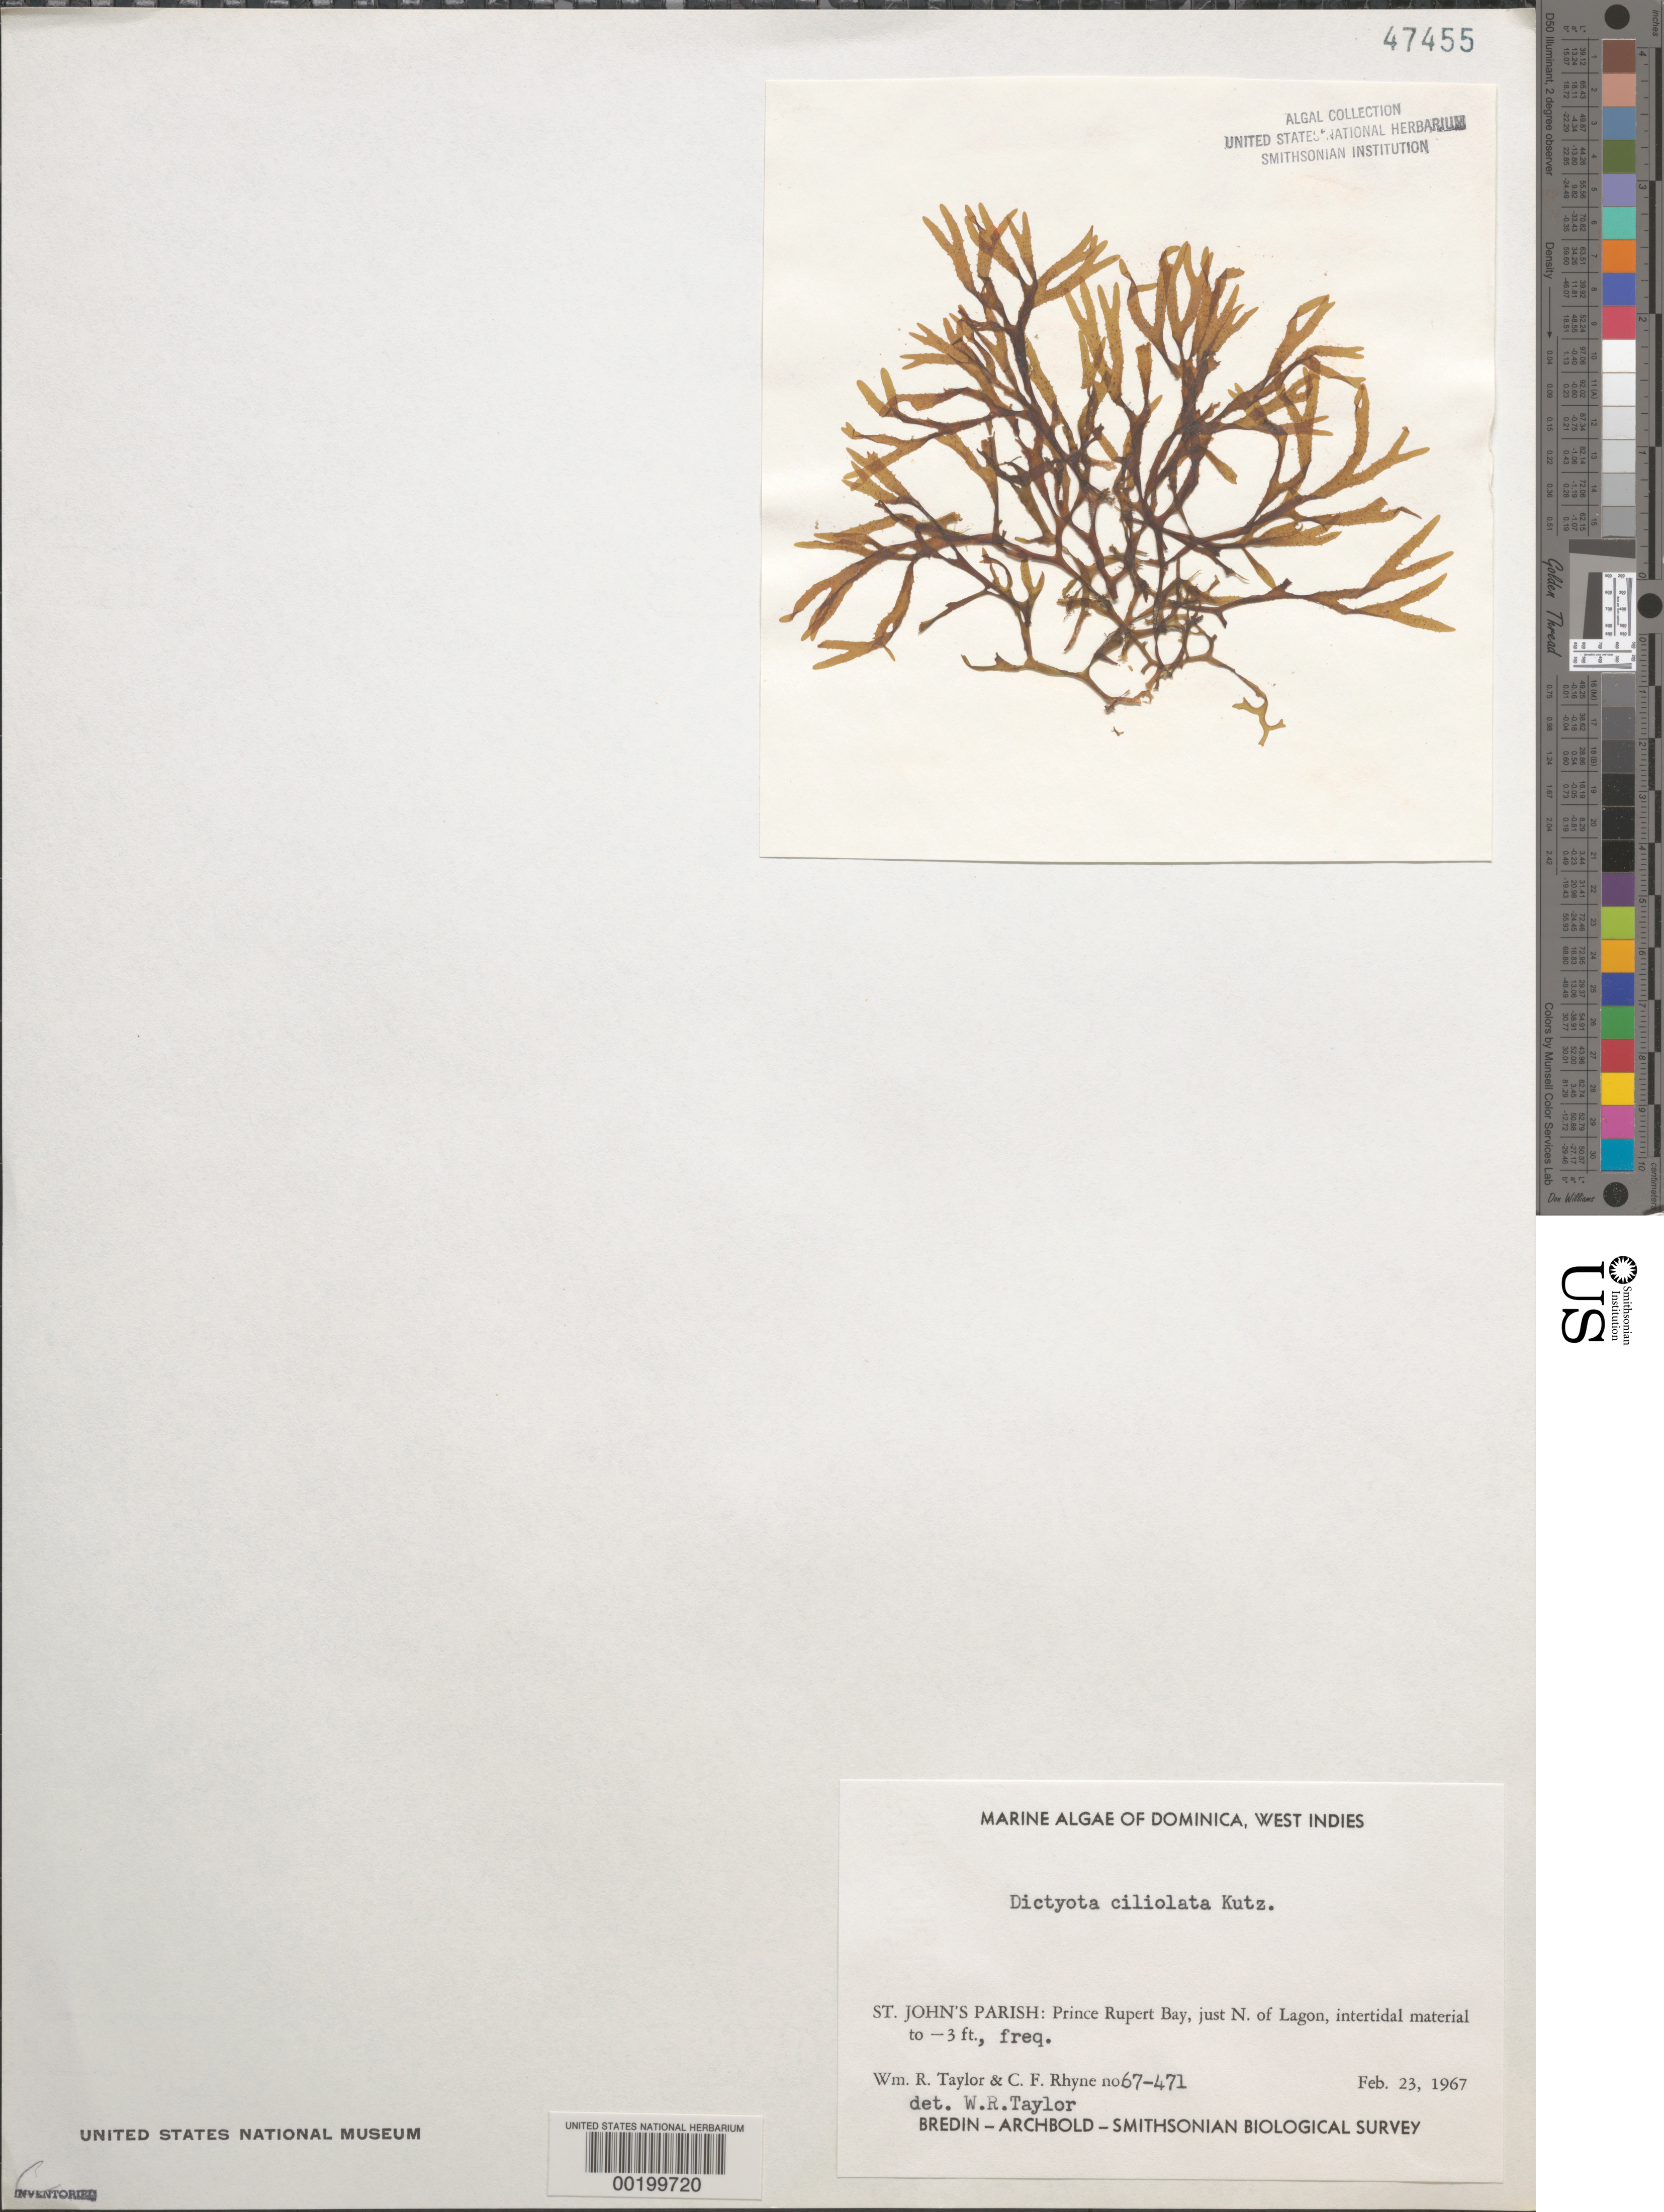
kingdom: Chromista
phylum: Ochrophyta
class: Phaeophyceae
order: Dictyotales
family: Dictyotaceae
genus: Dictyota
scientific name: Dictyota ciliolata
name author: Sond. ex Kütz.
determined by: Taylor, William R.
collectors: W. R. Taylor & C. Rhyne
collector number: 67-471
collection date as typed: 23 Feb 1967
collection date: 1967-02-23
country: Dominica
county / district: St. John's Parish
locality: Prince Rupert Bay, just north of Lagon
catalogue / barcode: US 47455